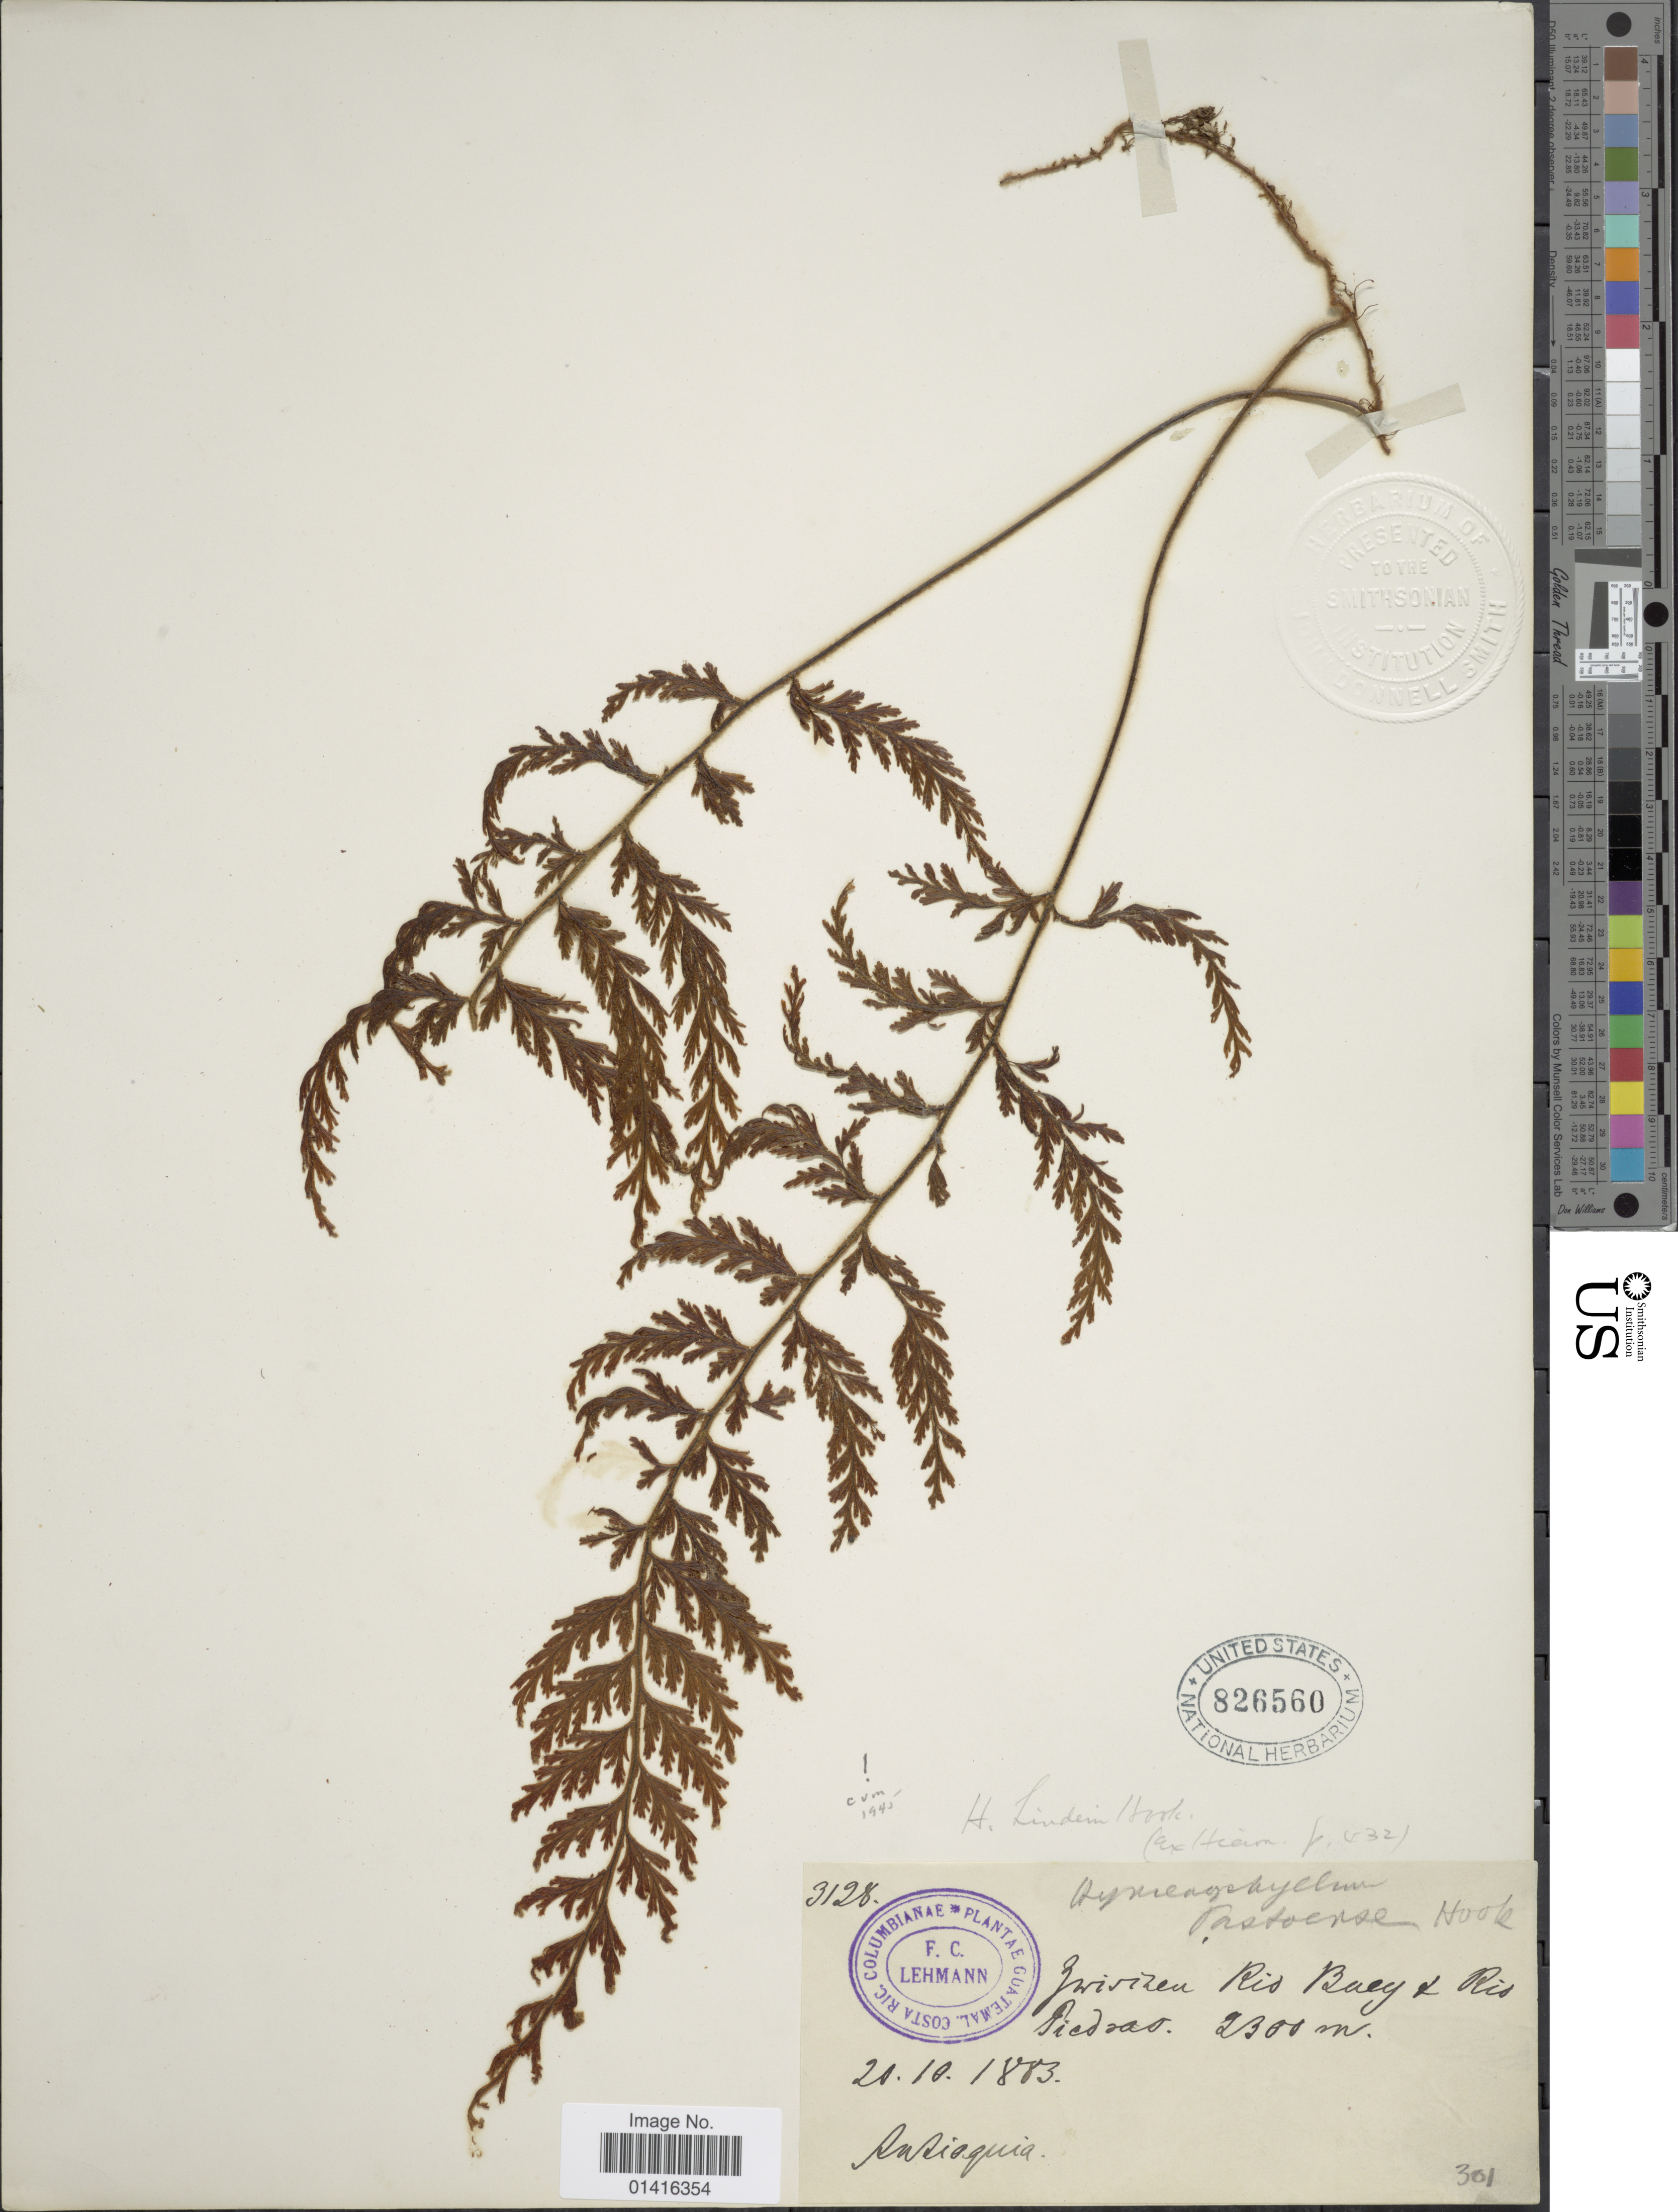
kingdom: Plantae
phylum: Tracheophyta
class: Polypodiopsida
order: Hymenophyllales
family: Hymenophyllaceae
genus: Hymenophyllum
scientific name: Hymenophyllum lindenii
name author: Hook.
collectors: F. C. Lehmann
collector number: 3128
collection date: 1883-10-20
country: Colombia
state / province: Antioquia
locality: Río Buey and Rio Piedras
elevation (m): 2300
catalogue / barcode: US 826560